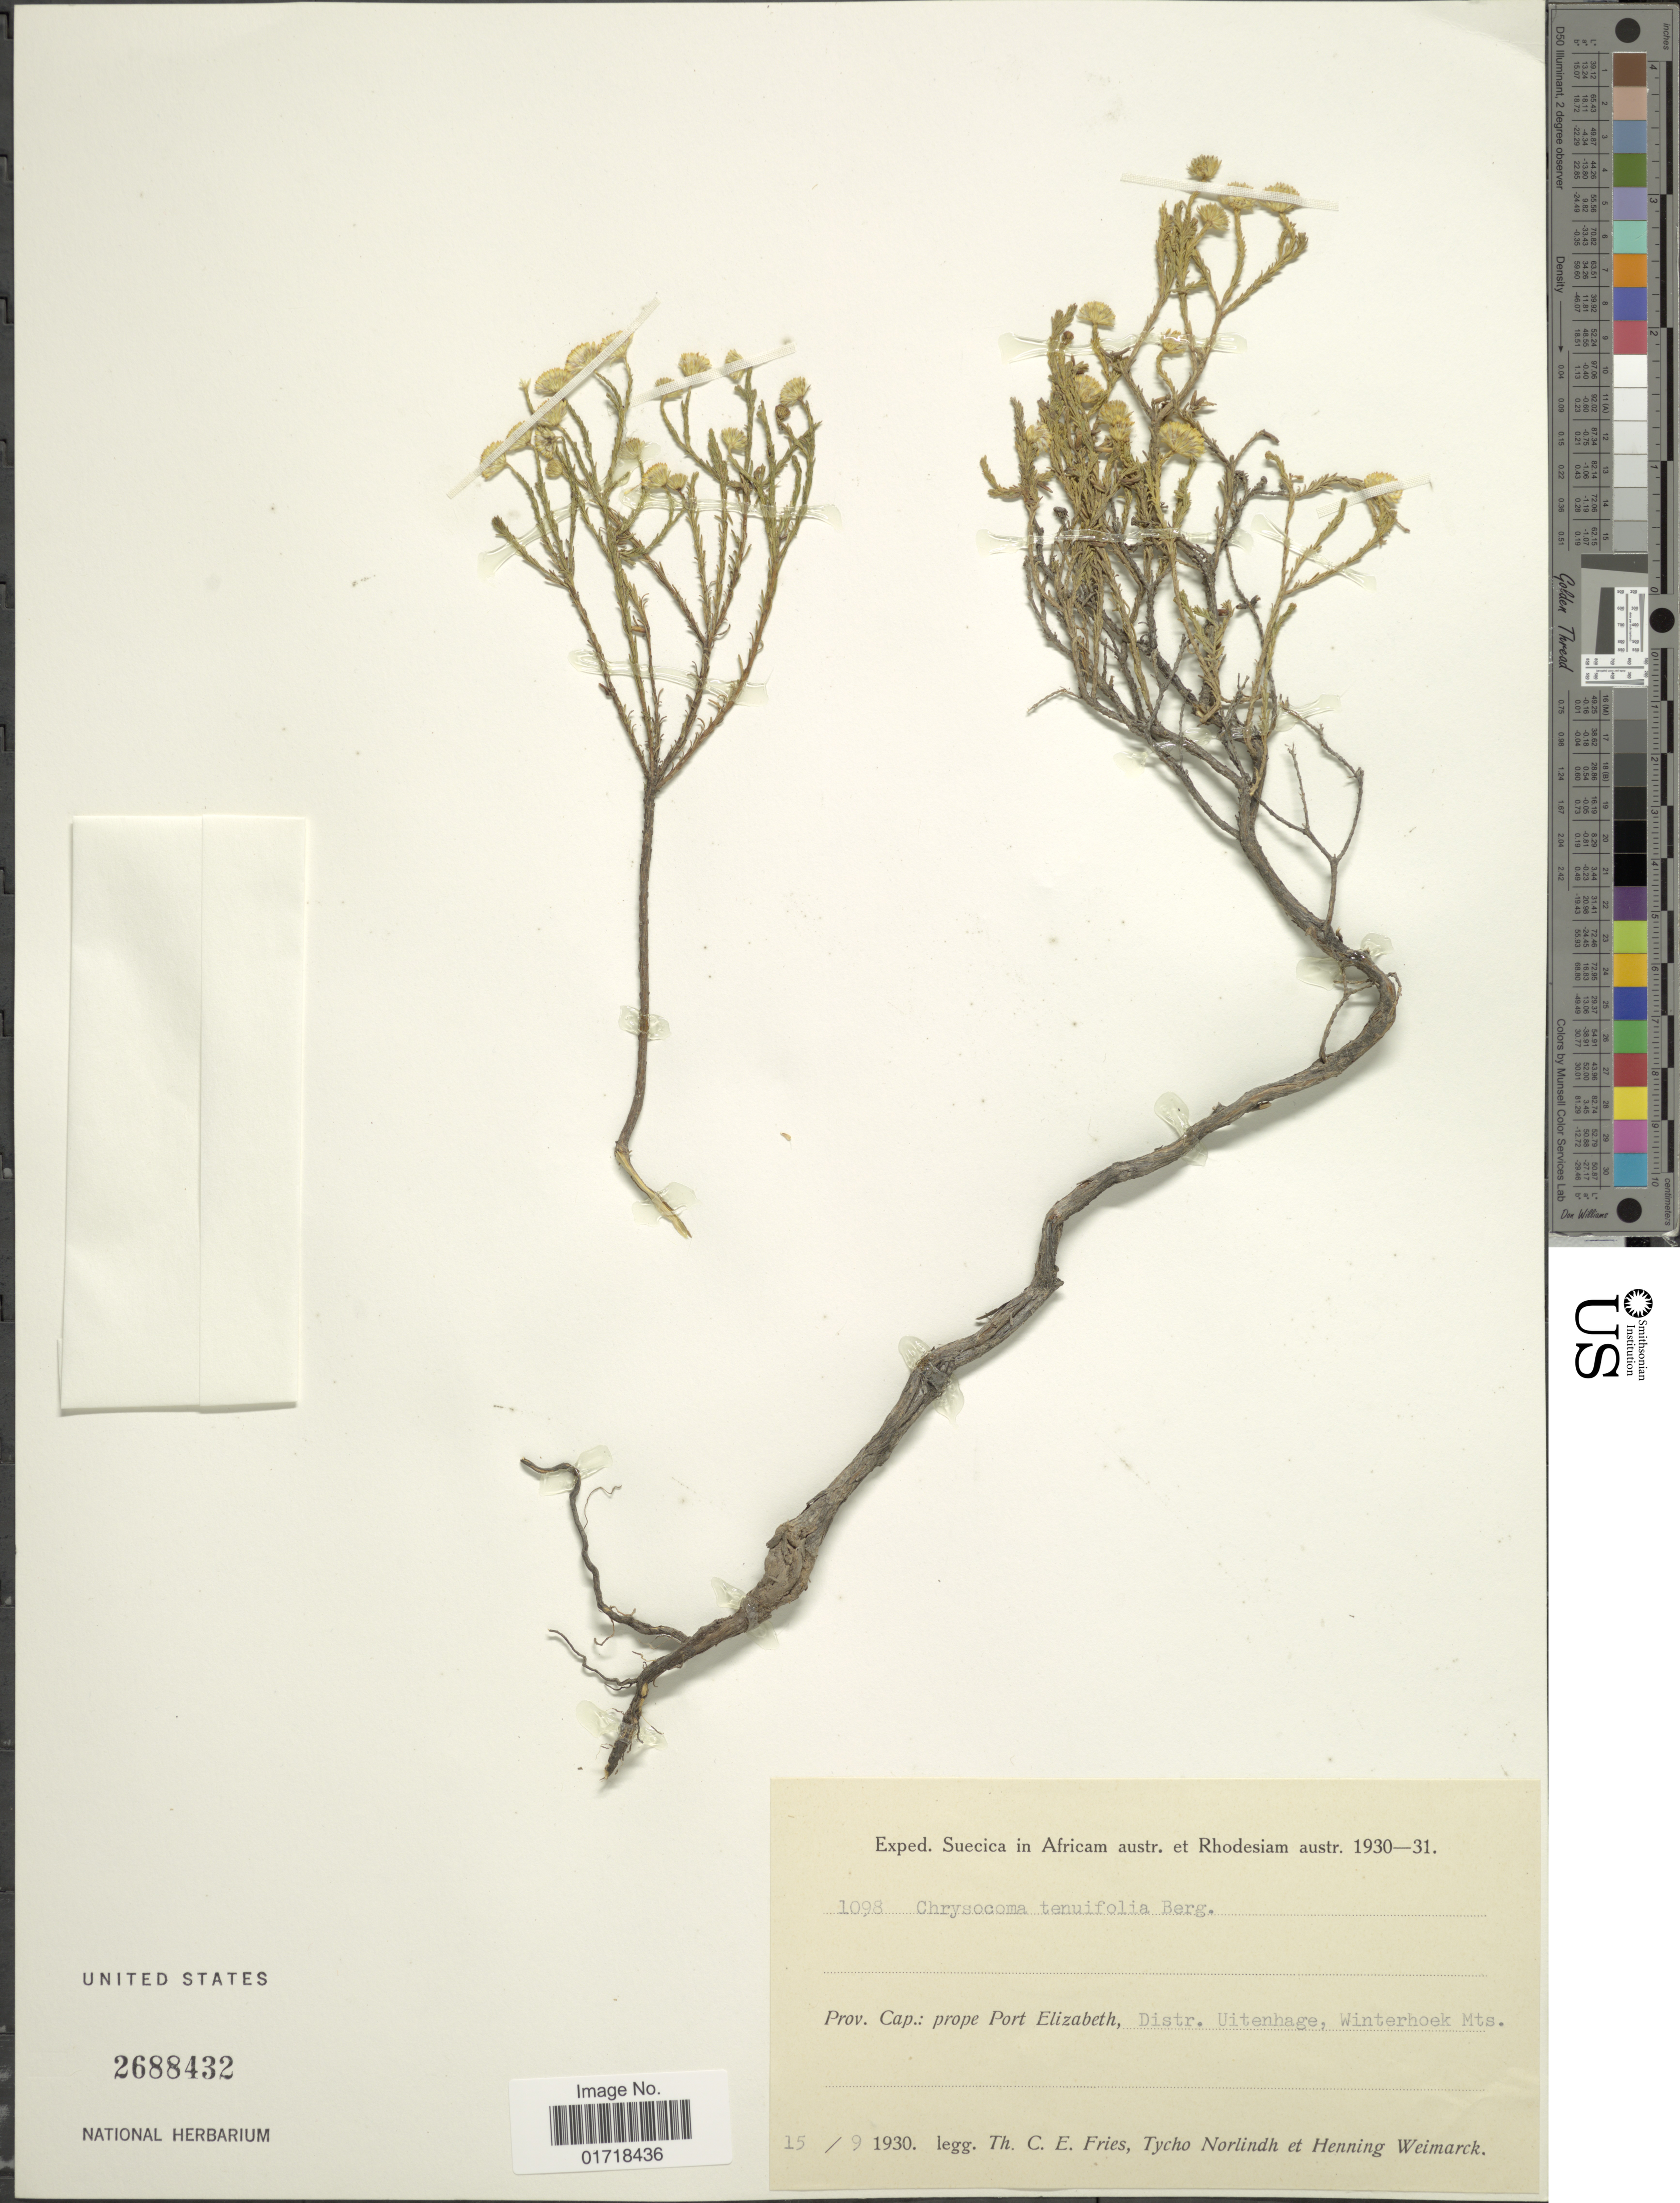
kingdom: Plantae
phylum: Tracheophyta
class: Magnoliopsida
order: Asterales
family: Asteraceae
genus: Chrysocoma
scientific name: Chrysocoma tenuifolia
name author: P.J. Bergius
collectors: T. C. E. Fries, N. T. Norlindh & H. Weimarck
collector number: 1098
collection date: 1930-09-15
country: South Africa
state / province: Eastern Cape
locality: Prope Port Elizabeth, Distr, Uitenhage, Winterhoek Mts.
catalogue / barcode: US 2688432